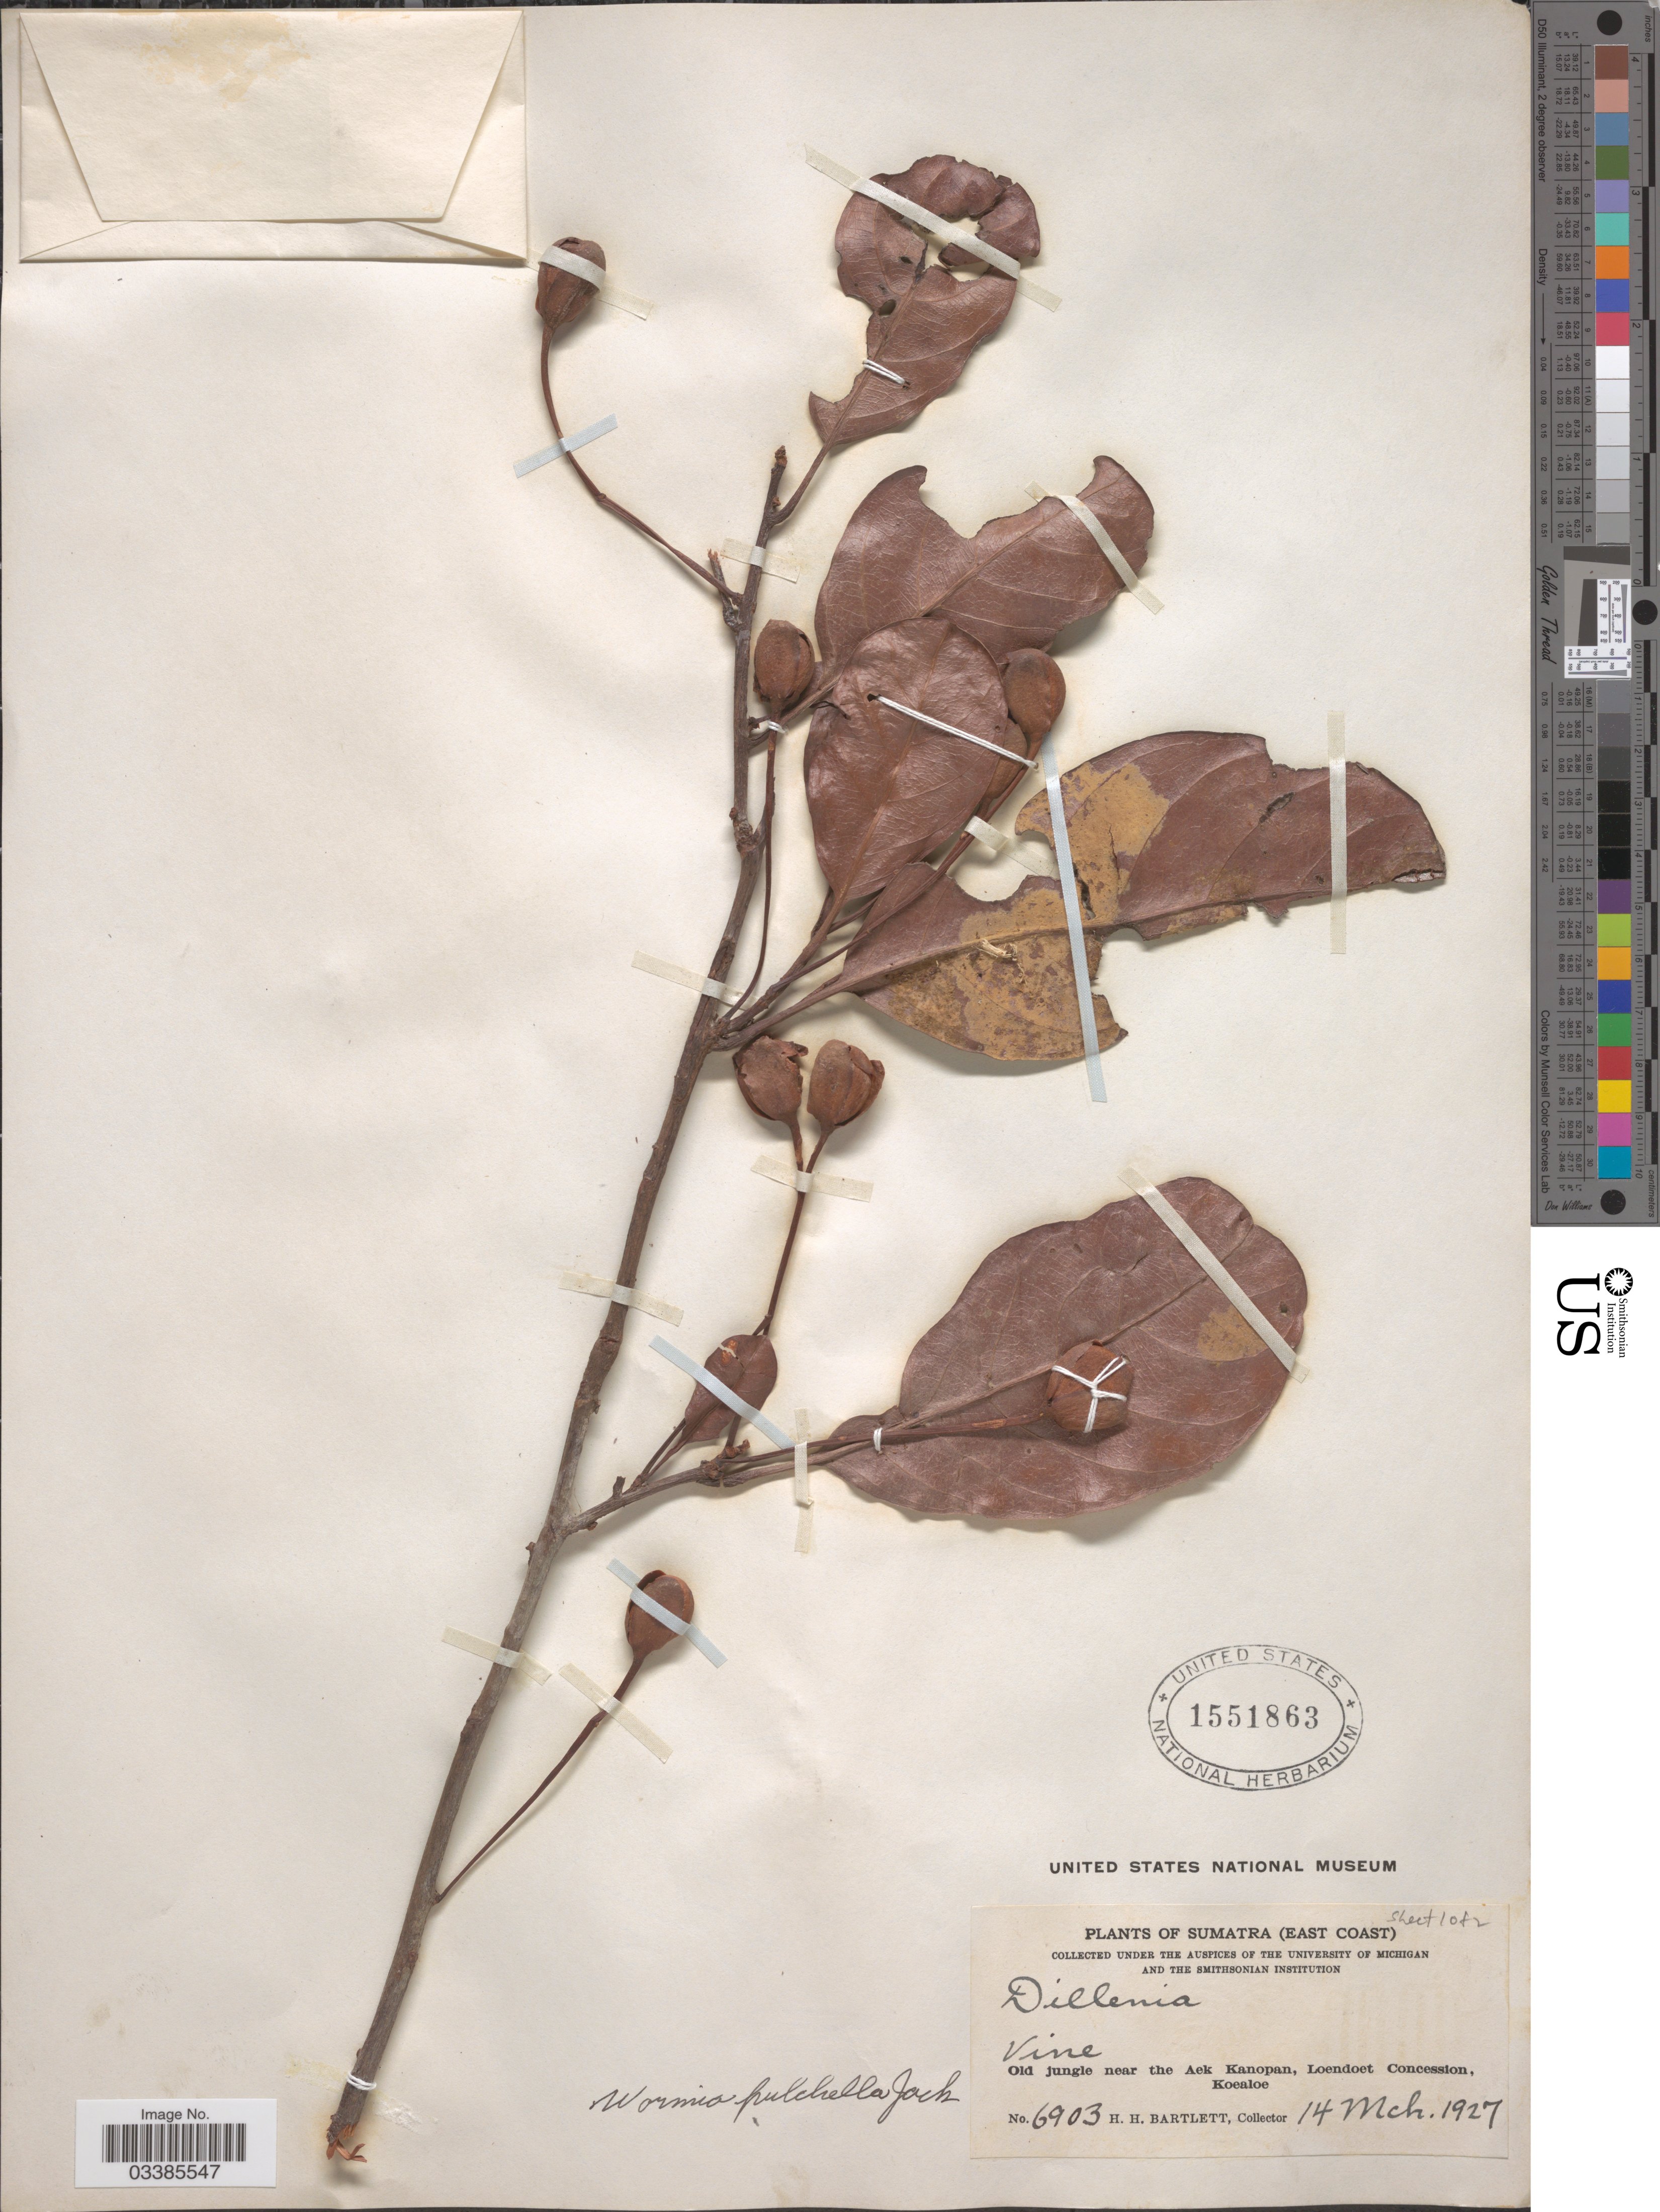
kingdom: Plantae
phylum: Tracheophyta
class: Magnoliopsida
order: Dilleniales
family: Dilleniaceae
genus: Dillenia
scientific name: Dillenia pulchella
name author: (Jack) Gilg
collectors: H. H. Bartlett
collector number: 6903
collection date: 1927-03-14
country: Indonesia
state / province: Sumatra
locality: East Coast. Old jungle near the Aek Kanopan, Loendoet Concession, Koealoe.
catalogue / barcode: US 1551863